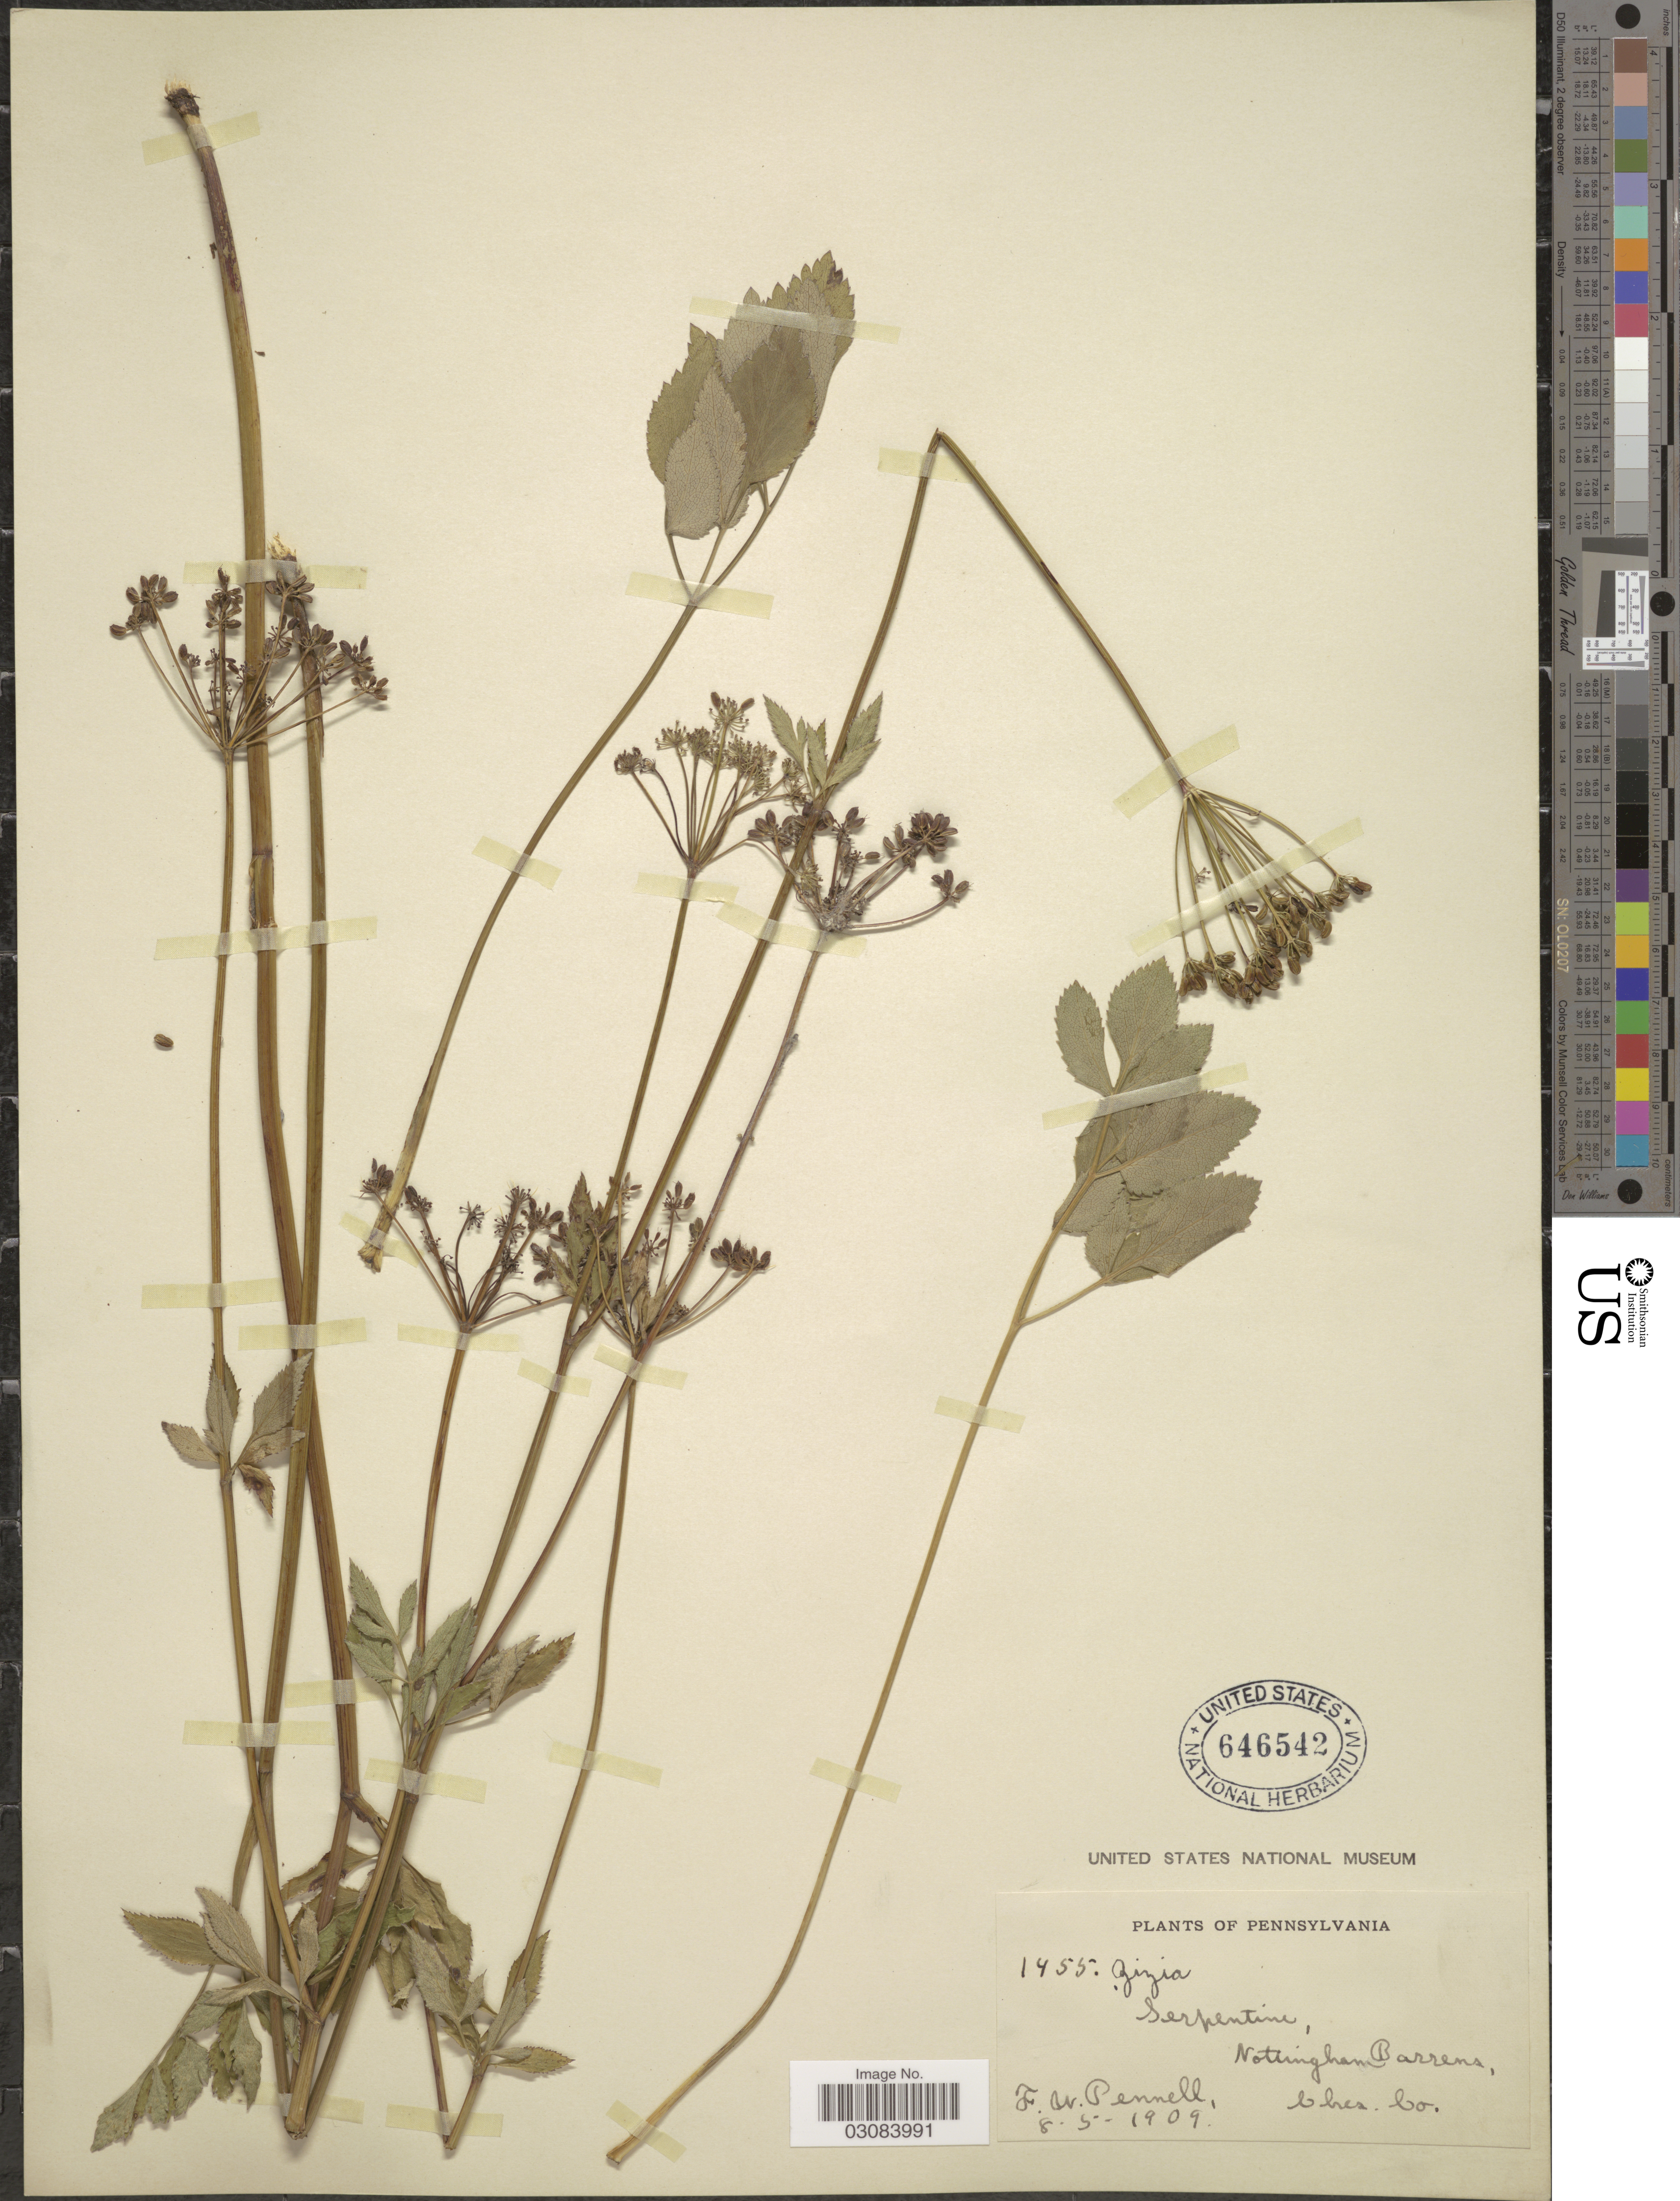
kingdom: Plantae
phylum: Tracheophyta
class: Magnoliopsida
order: Apiales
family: Apiaceae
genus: Zizia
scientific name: Zizia aurea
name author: (L.) Koch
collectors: F. W. Pennell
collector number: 1455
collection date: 1909-05-08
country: United States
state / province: Pennsylvania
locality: Serpentine, Nottingham Barrens, Ches. Co.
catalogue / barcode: US 646542